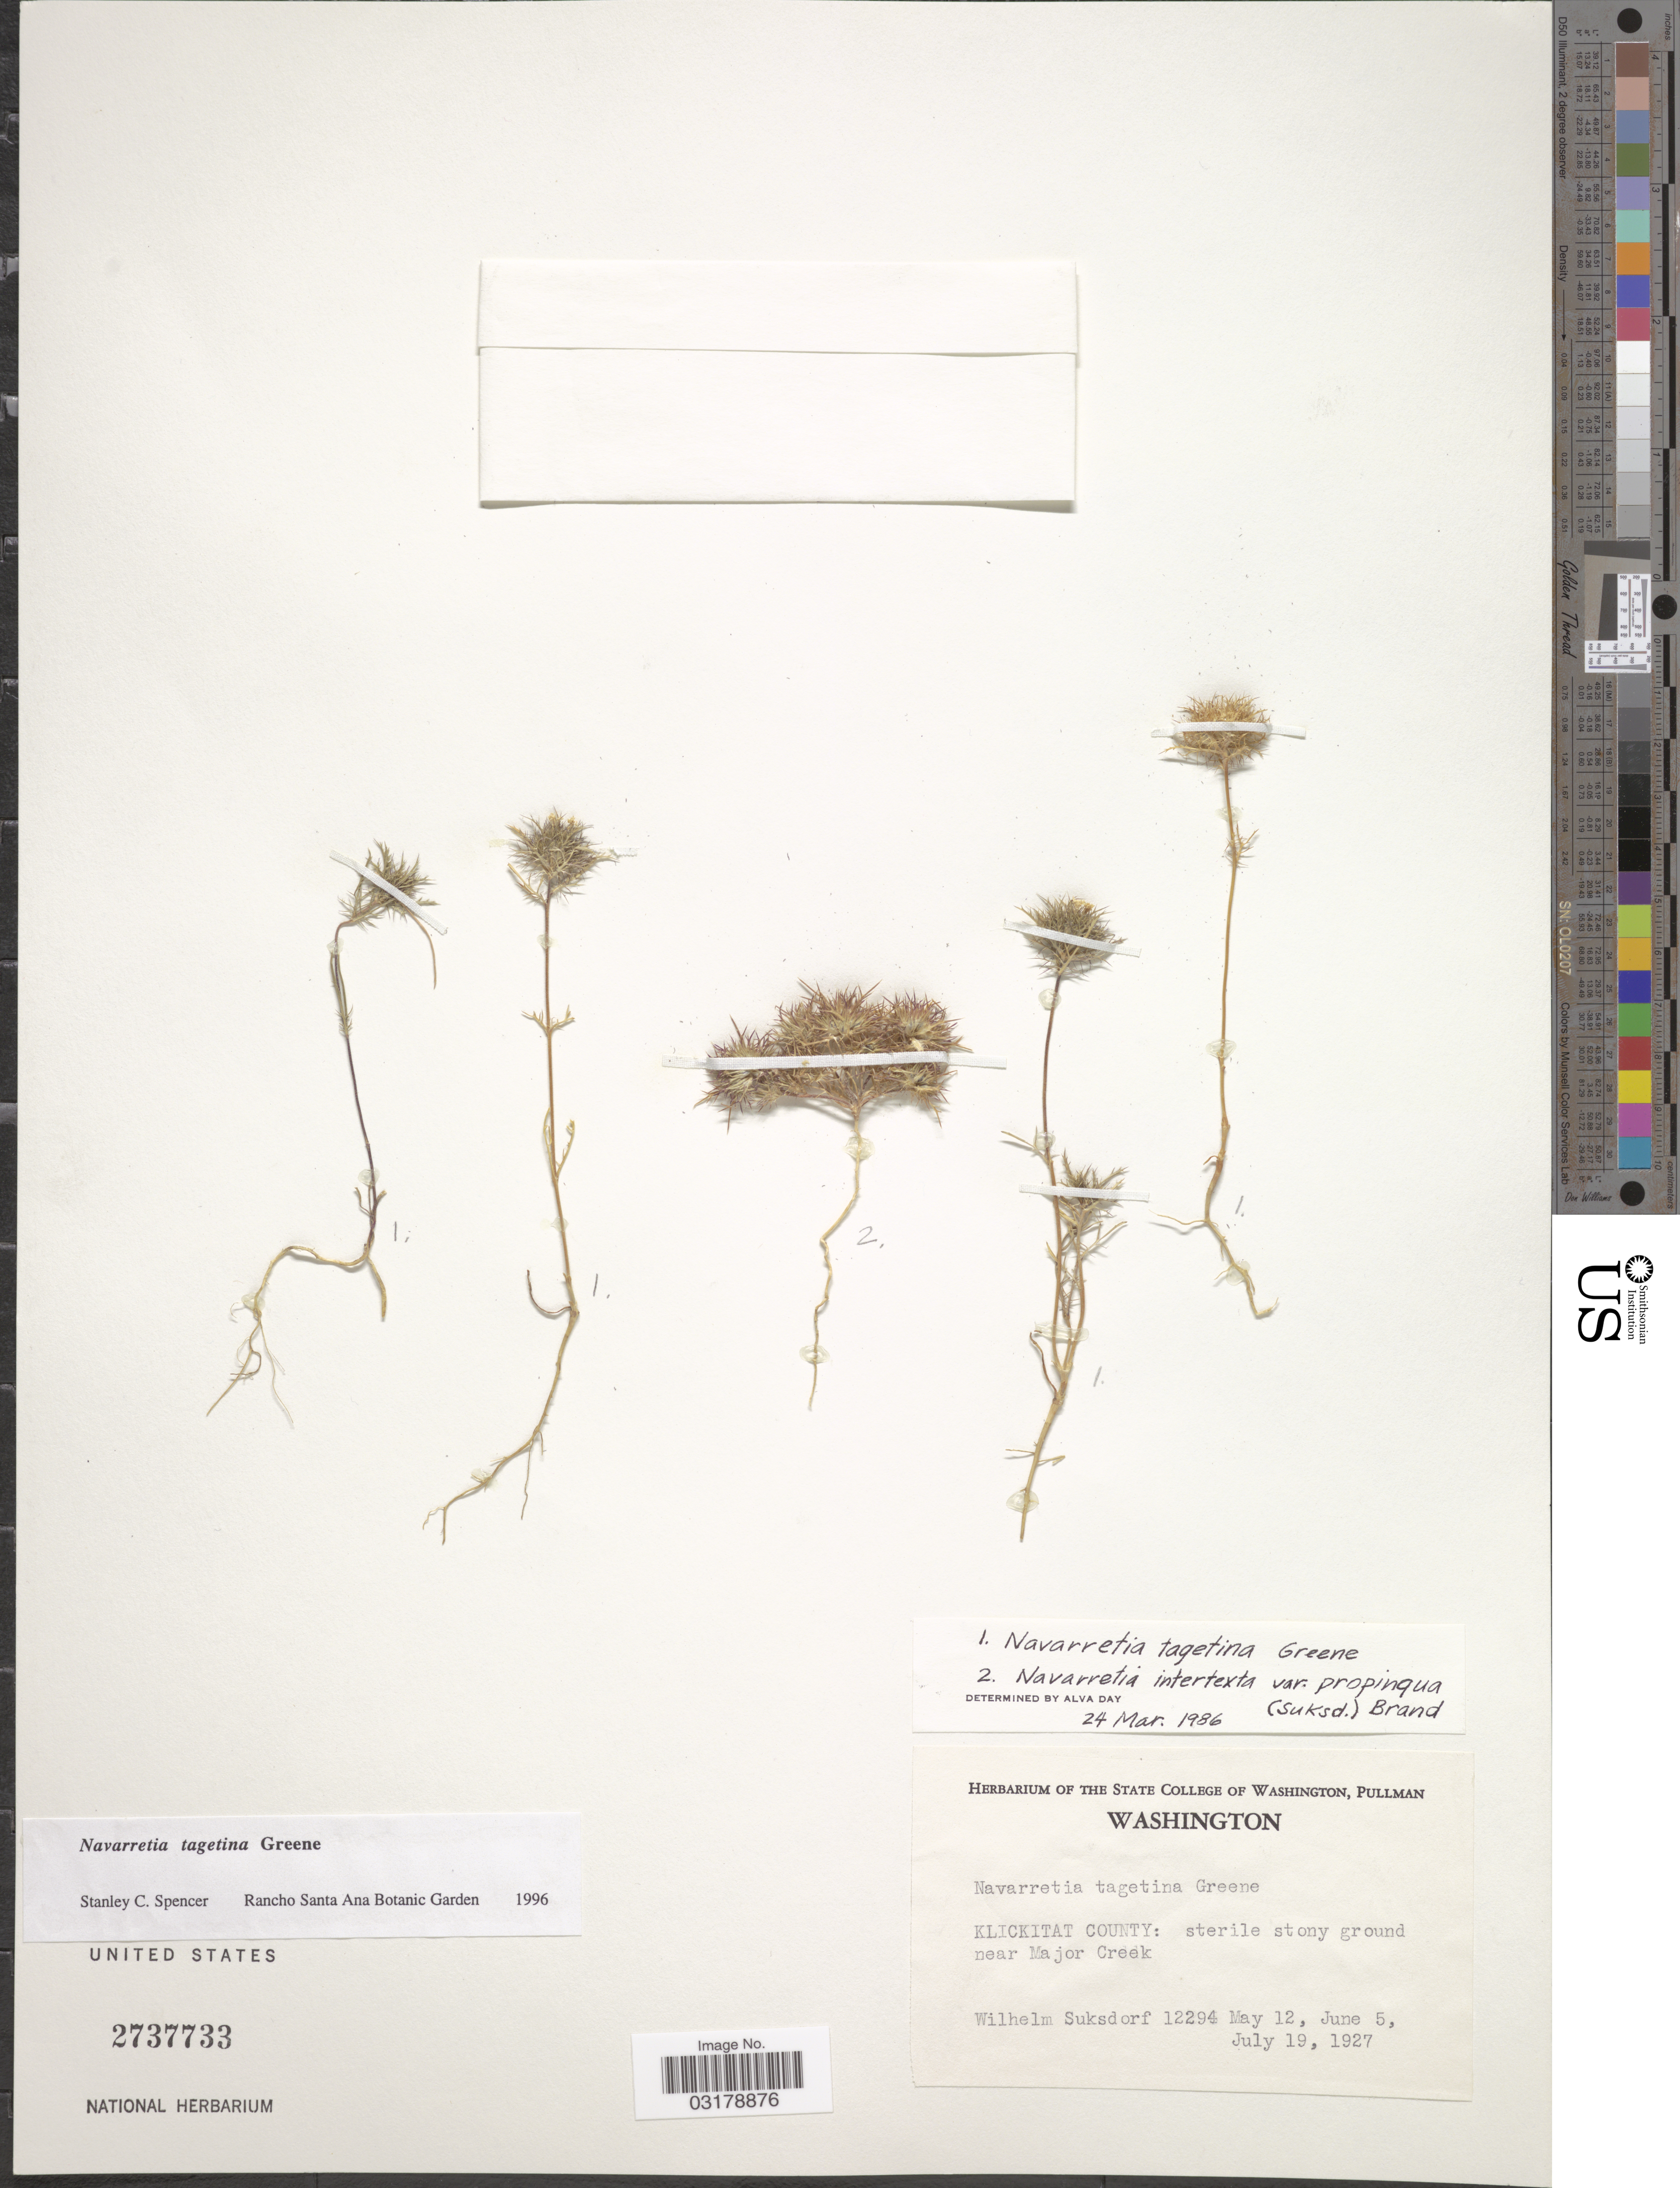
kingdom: Plantae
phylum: Tracheophyta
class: Magnoliopsida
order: Ericales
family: Polemoniaceae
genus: Navarretia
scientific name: Navarretia tagetina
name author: S.W. Greene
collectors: W. N. Suksdorf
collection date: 1927-05-12/1927-07-19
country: United States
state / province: Washington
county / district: Klickitat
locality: Klickitat County: sterile stony ground near Major Creek.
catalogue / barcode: US 2737733